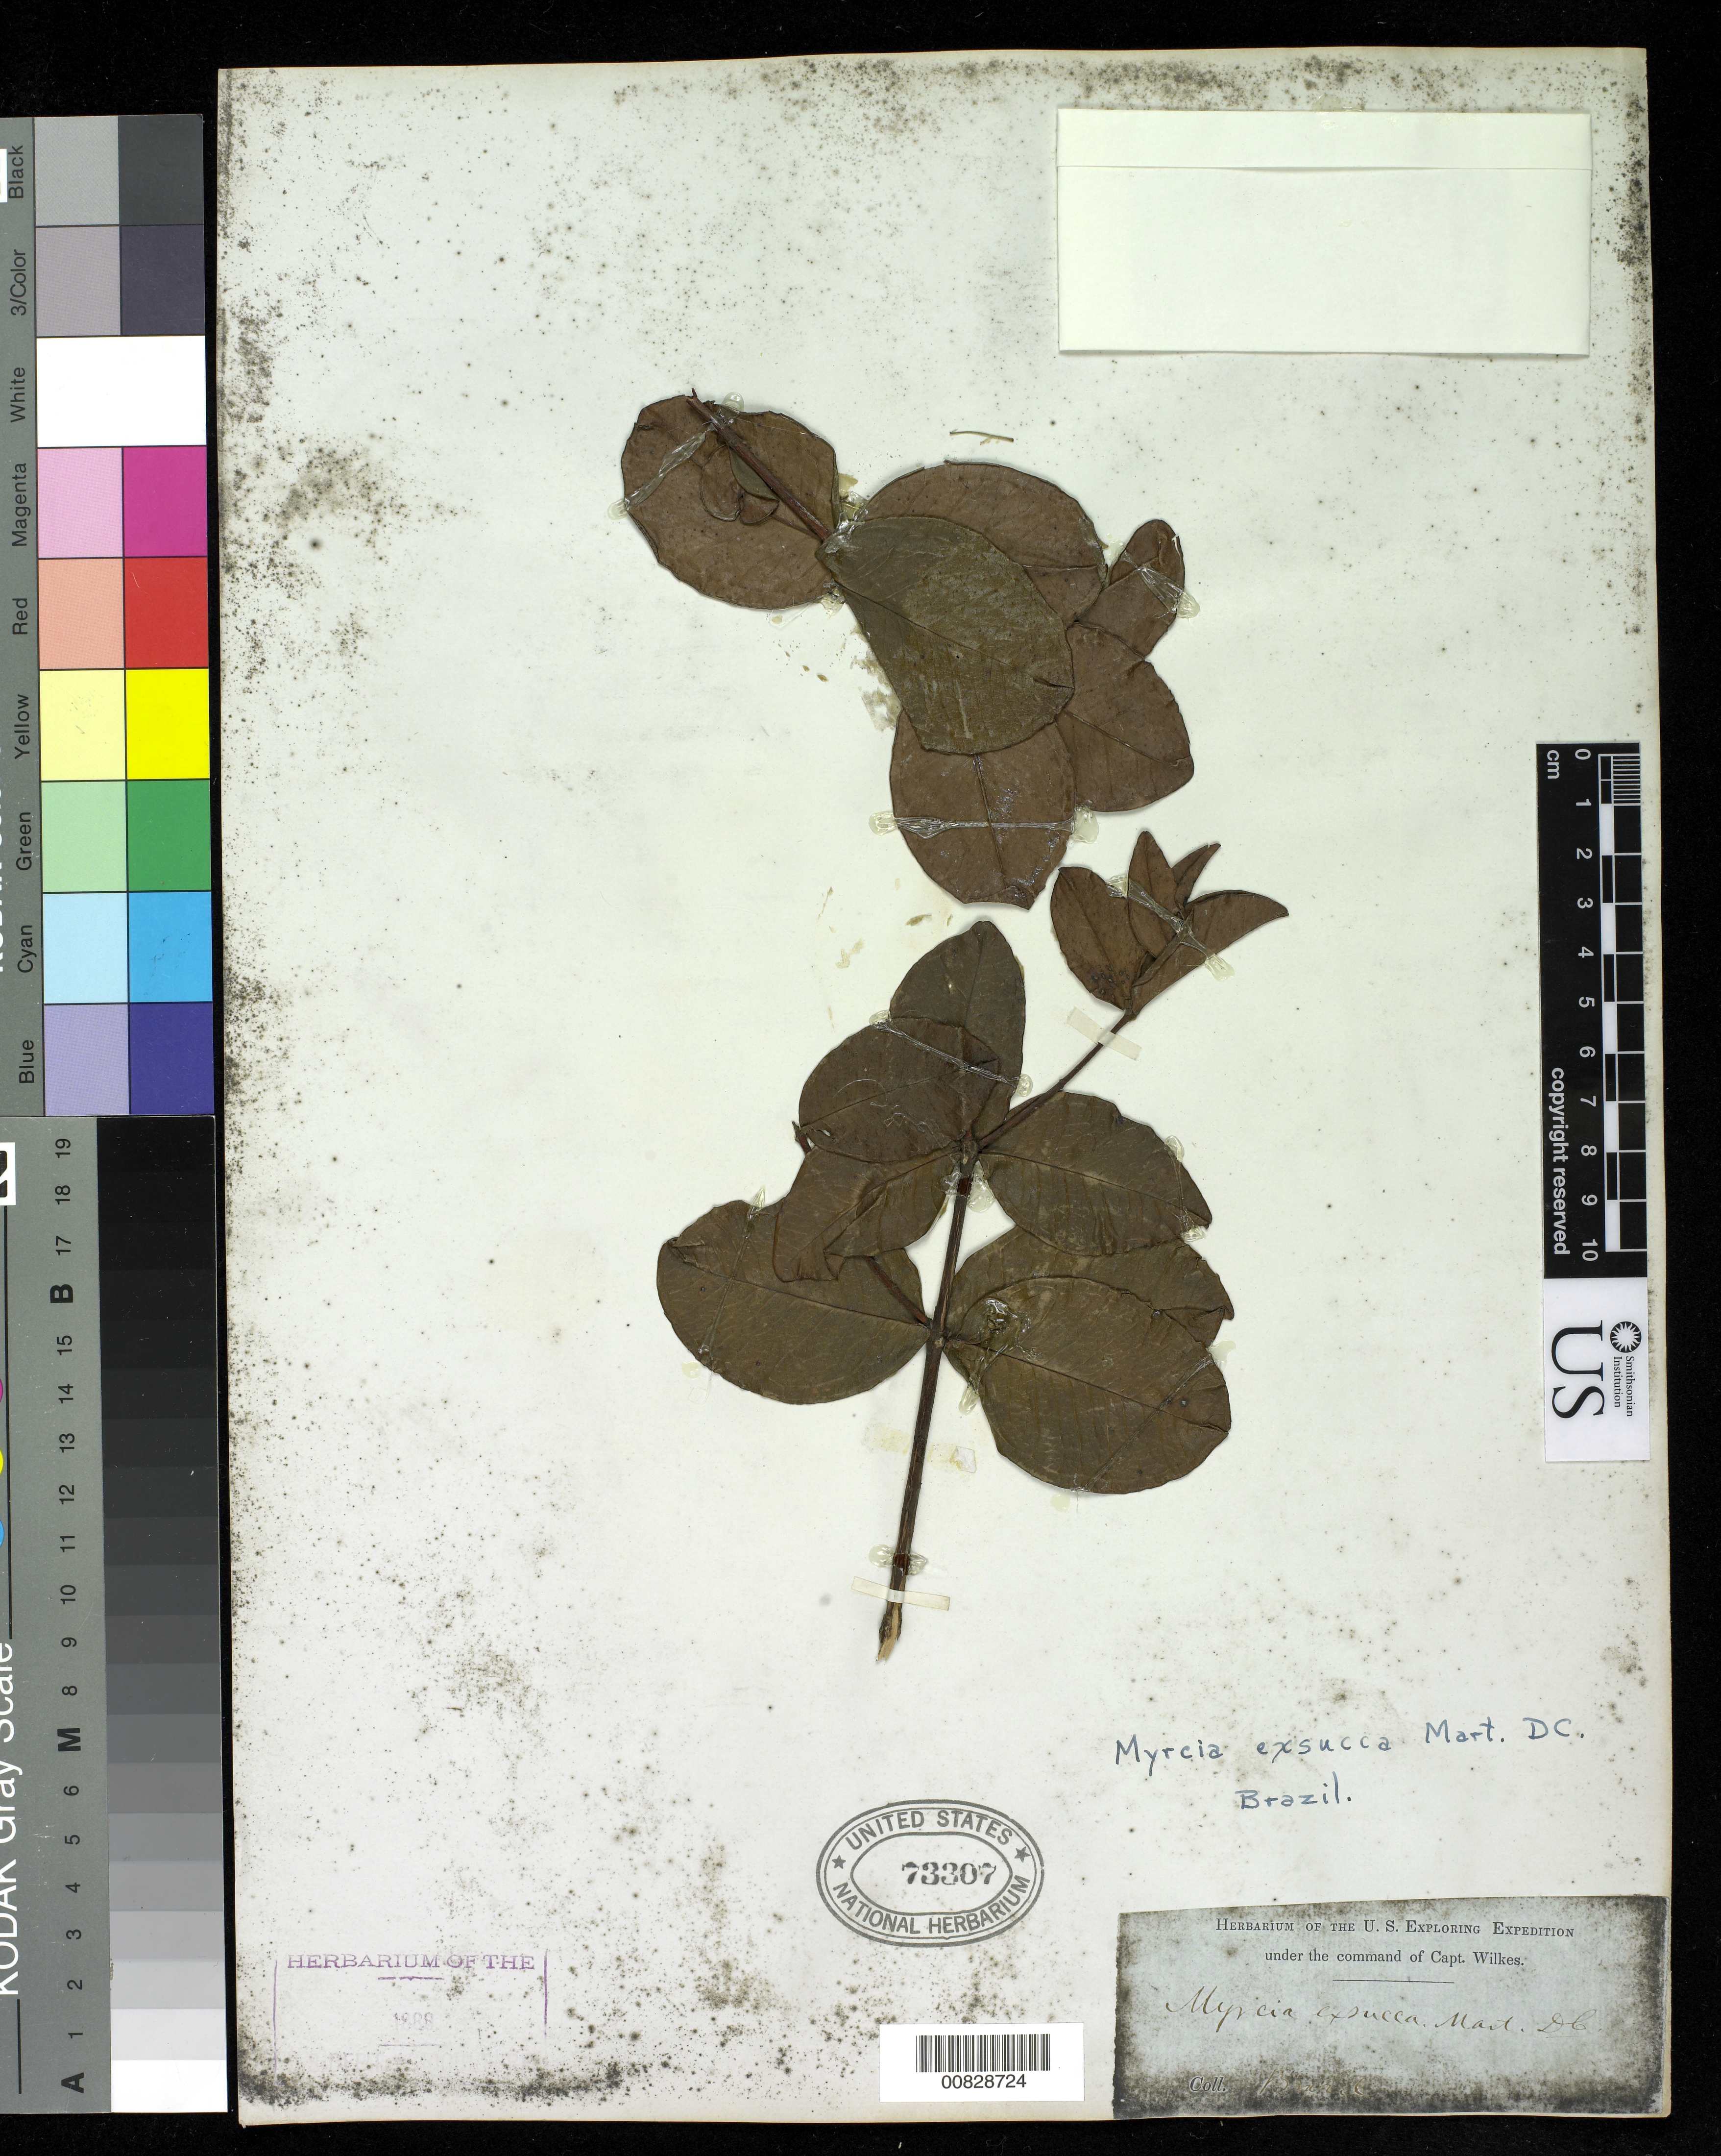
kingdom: Plantae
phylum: Tracheophyta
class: Magnoliopsida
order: Myrtales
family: Myrtaceae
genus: Myrcia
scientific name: Myrcia exsucca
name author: DC.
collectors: Wilkes Explor. Exped.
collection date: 1838/1842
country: Brazil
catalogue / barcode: US 73307